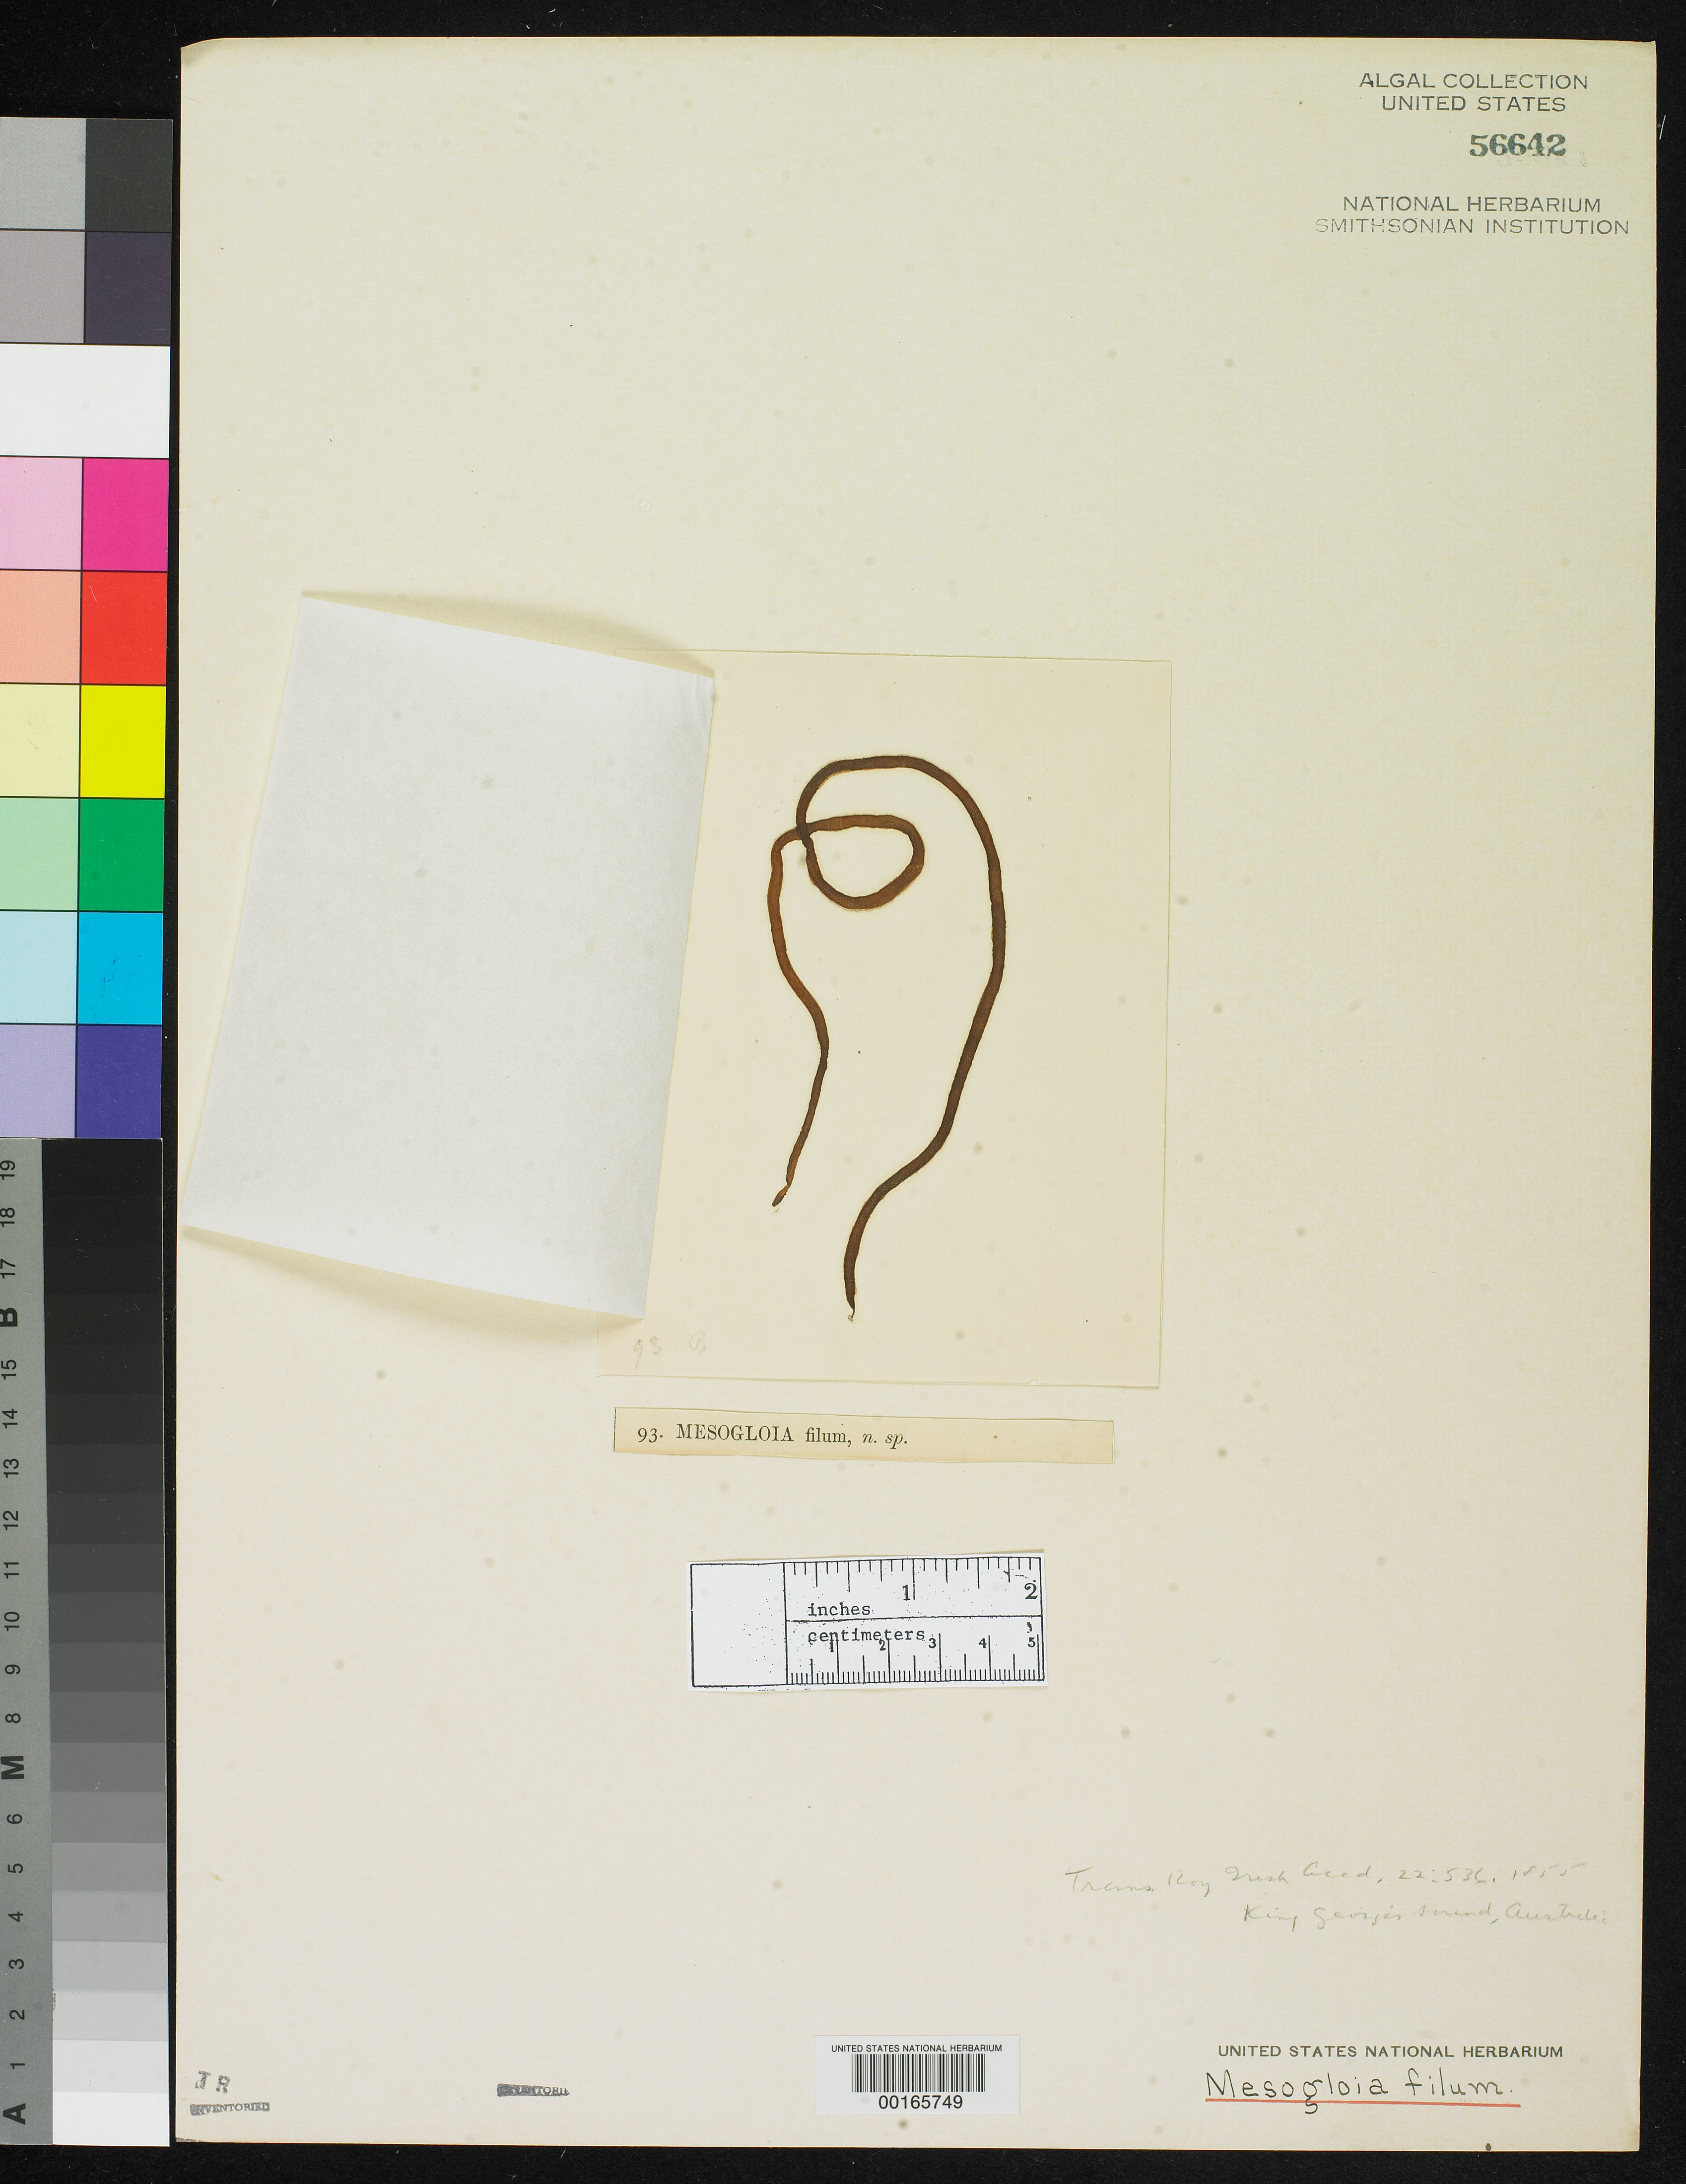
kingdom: Chromista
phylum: Ochrophyta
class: Phaeophyceae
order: Ectocarpales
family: Chordariaceae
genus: Mesogloia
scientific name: Mesogloia filum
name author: Harv.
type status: Isotype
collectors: W. Harvey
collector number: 93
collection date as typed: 1854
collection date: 1854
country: Australia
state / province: Western Australia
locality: King George Sound.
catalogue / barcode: US 56642